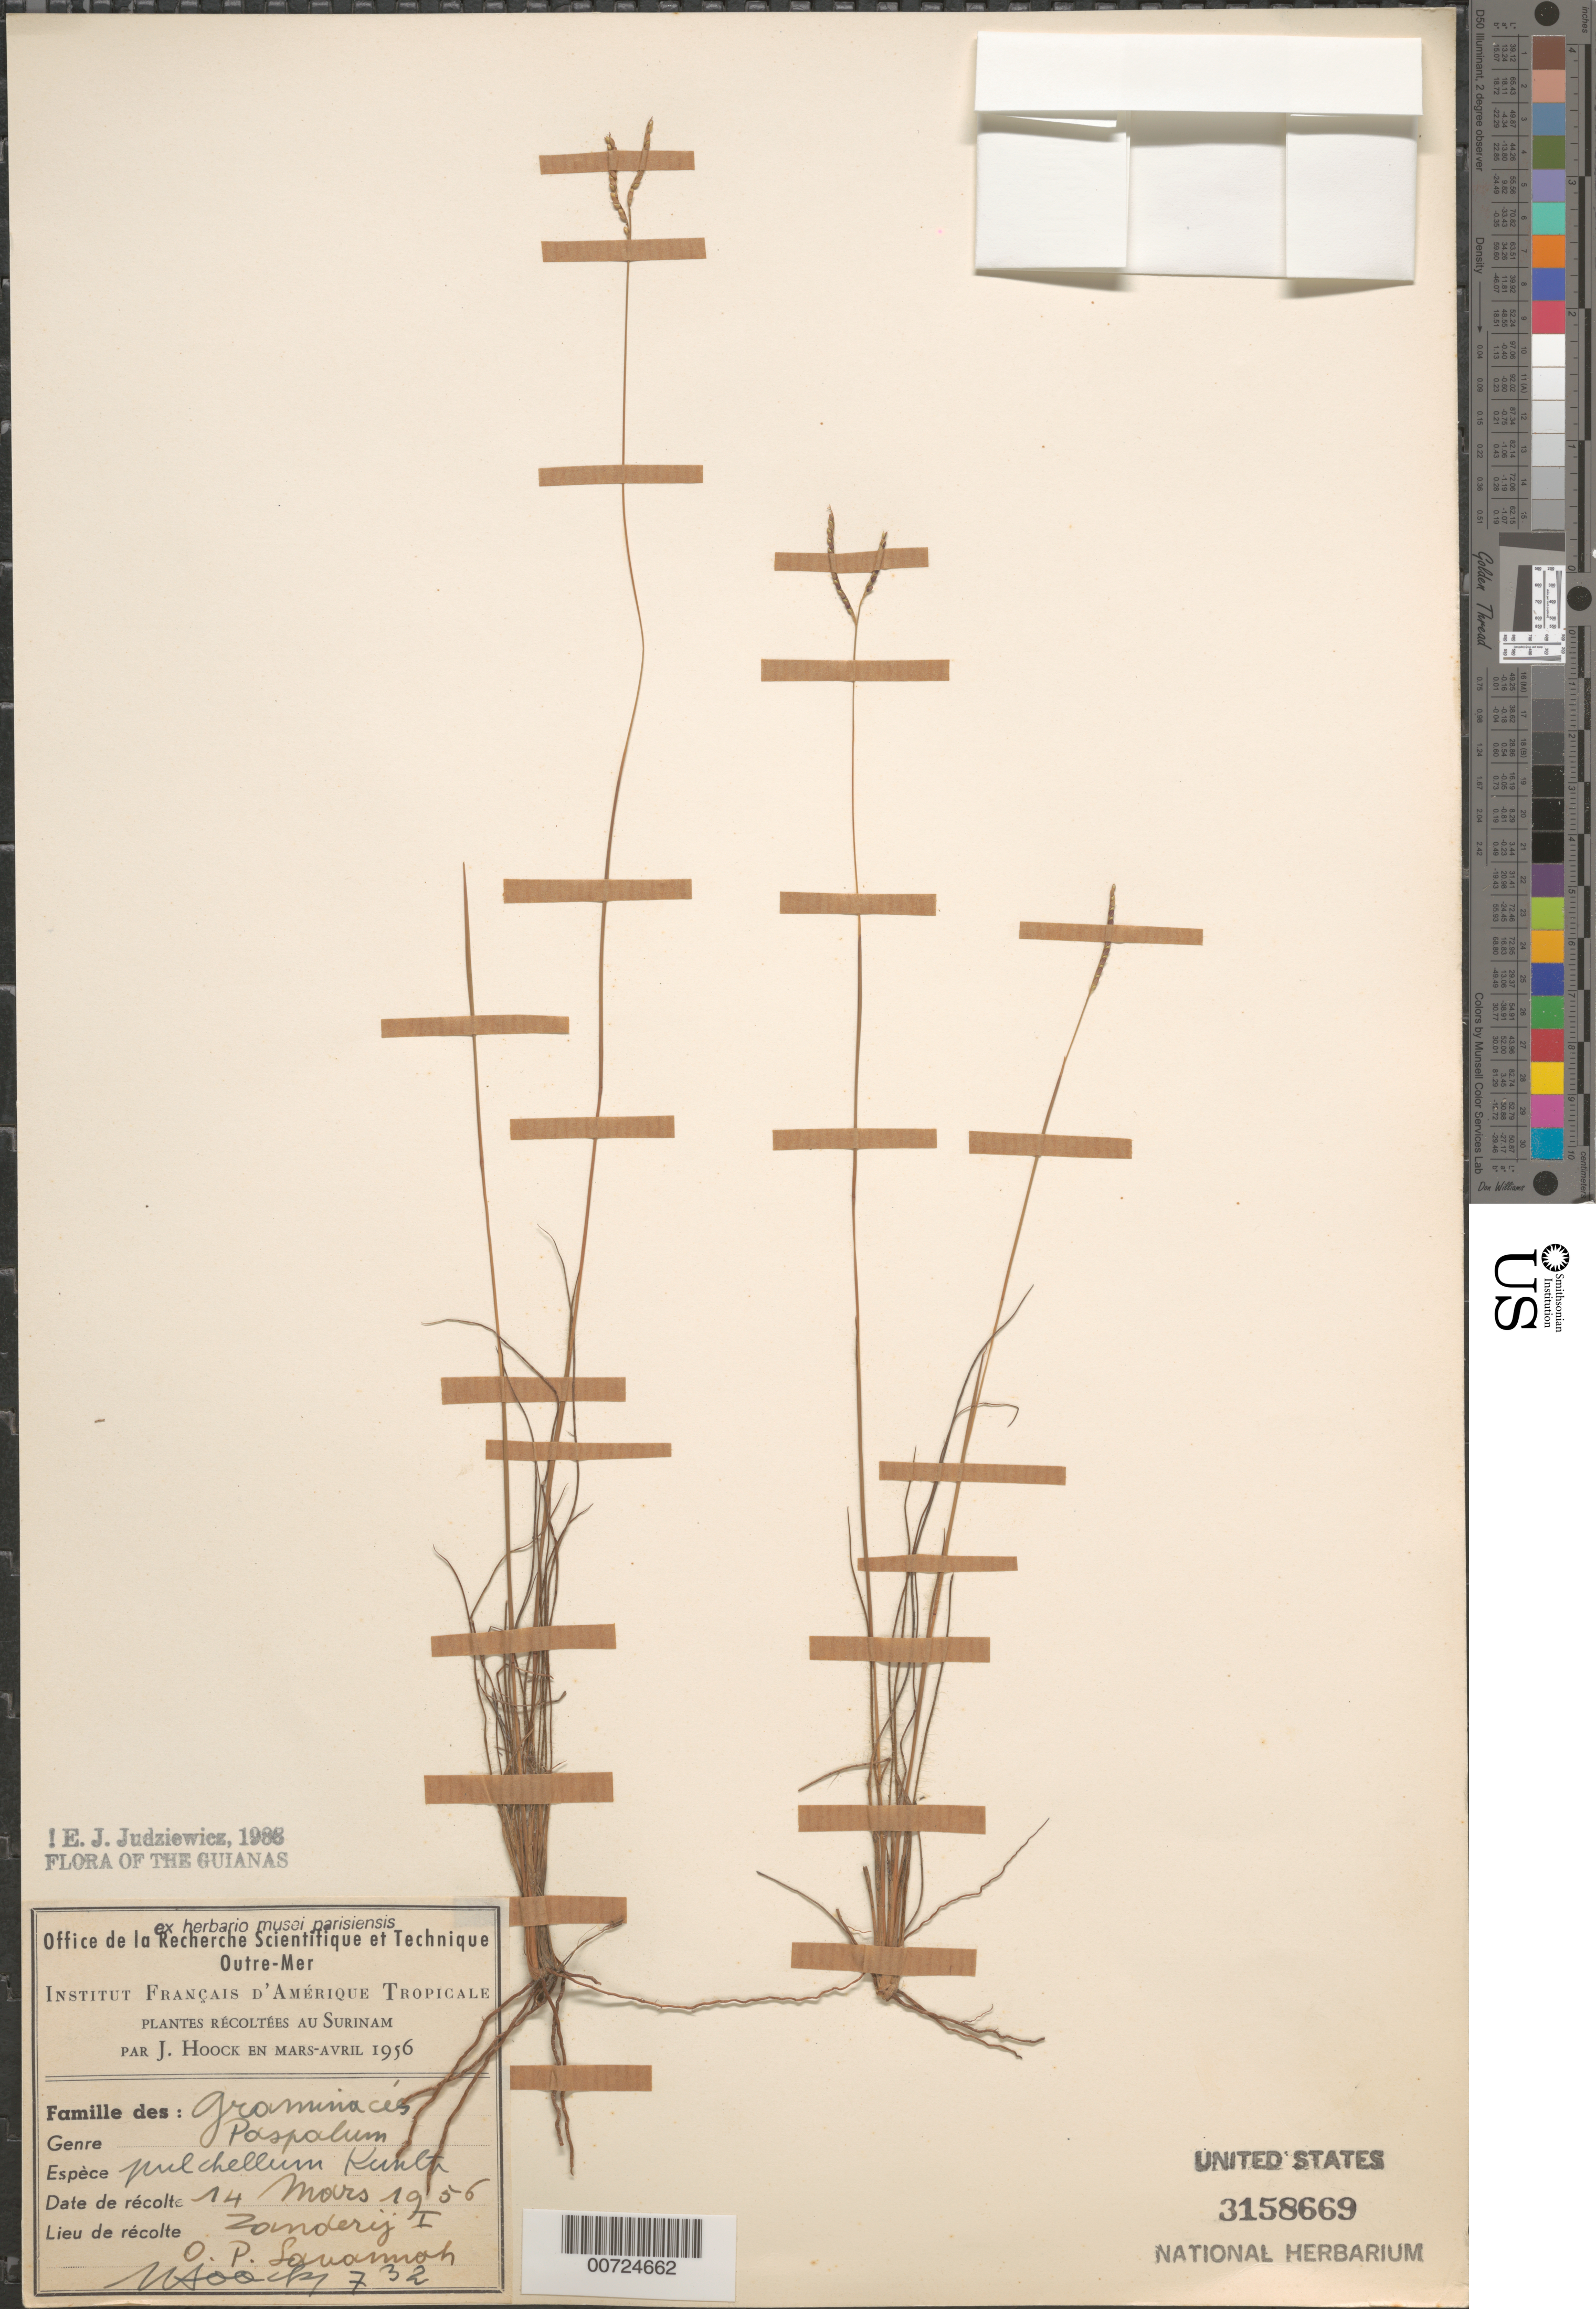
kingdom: Plantae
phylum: Tracheophyta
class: Liliopsida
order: Poales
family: Poaceae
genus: Paspalum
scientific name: Paspalum pulchellum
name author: Kunth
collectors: J. Hoock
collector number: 1732*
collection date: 1956-03-14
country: Suriname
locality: Zanderij I. O. P. Savannah.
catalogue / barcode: US 3158669